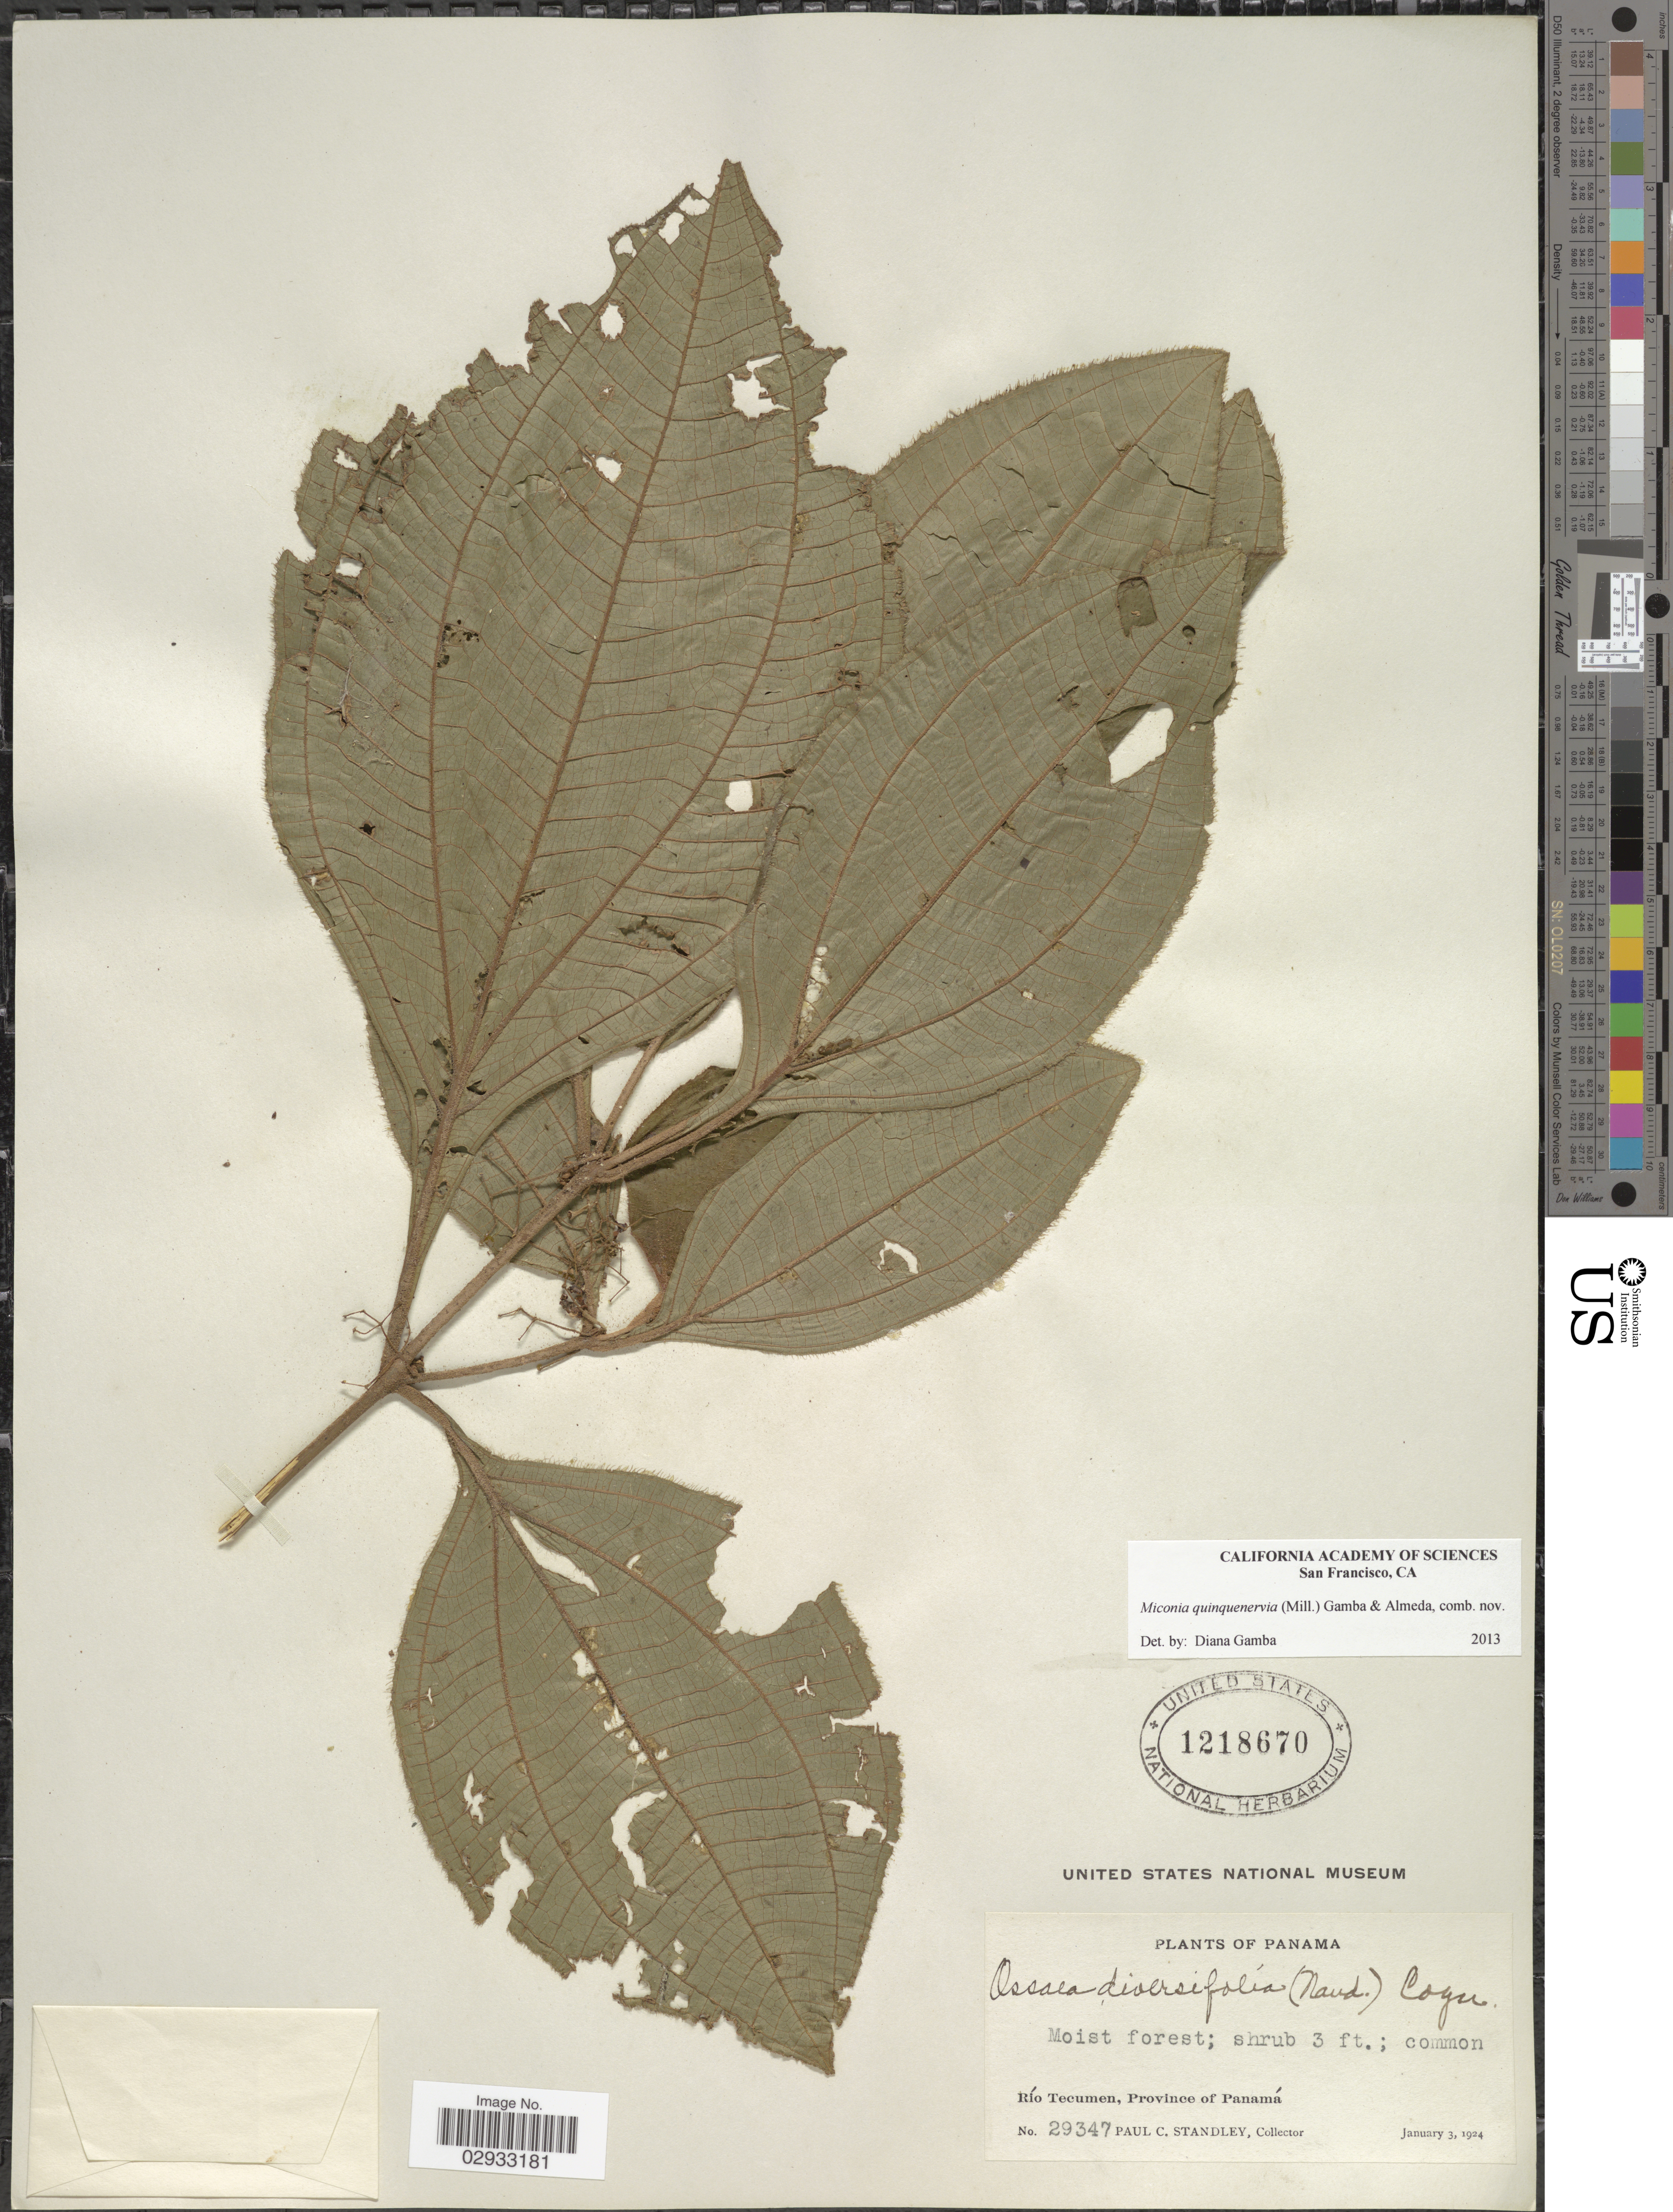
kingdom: Plantae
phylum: Tracheophyta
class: Magnoliopsida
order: Myrtales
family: Melastomataceae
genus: Miconia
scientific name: Miconia quinquenervia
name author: (Mill.) Gamba & Almeda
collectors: P. C. Standley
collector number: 29347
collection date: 1924-01-03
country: Panama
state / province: Panamá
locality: Río Tecumen, Province of Panamá.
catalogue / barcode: US 1218670